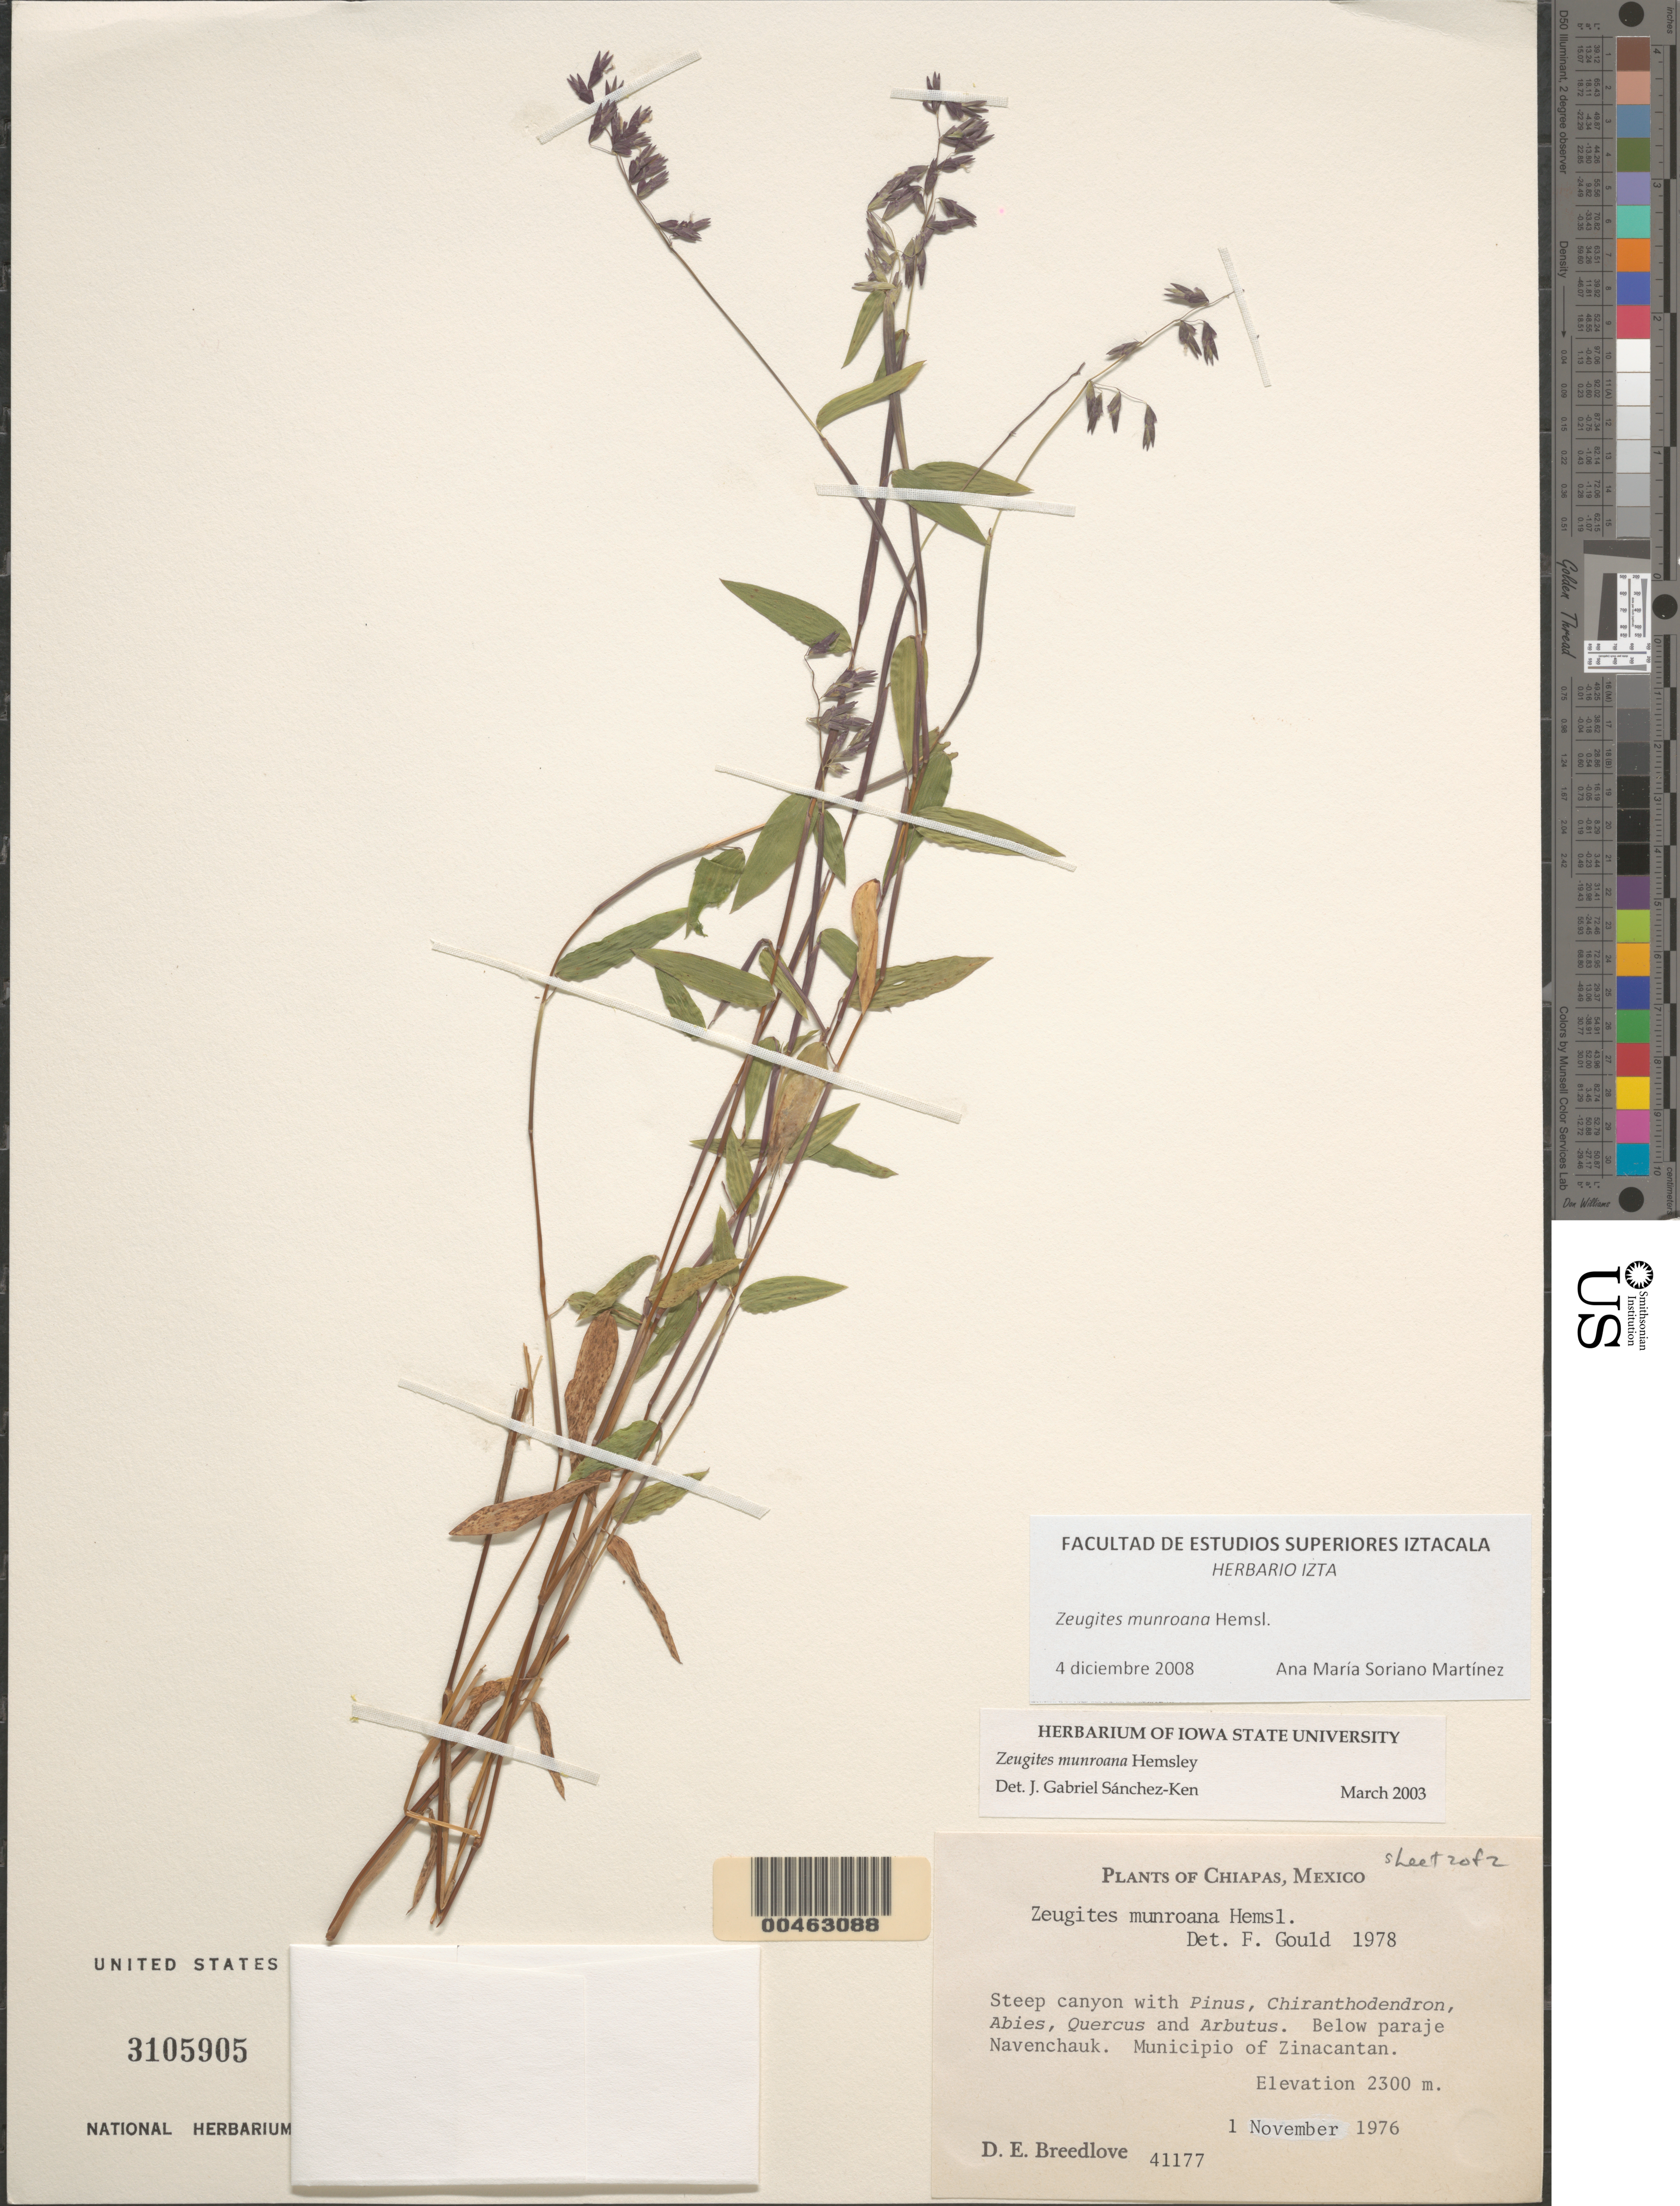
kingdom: Plantae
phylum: Tracheophyta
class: Liliopsida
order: Poales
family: Poaceae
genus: Zeugites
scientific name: Zeugites munroanus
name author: Hemsl.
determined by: Gould, F.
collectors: D. E. Breedlove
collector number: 41177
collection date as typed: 1 Nov 1976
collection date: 1976-11-01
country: Mexico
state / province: Chiapas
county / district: Zinacantán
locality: Below paraje Navenchauk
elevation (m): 2300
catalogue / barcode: US 3105905